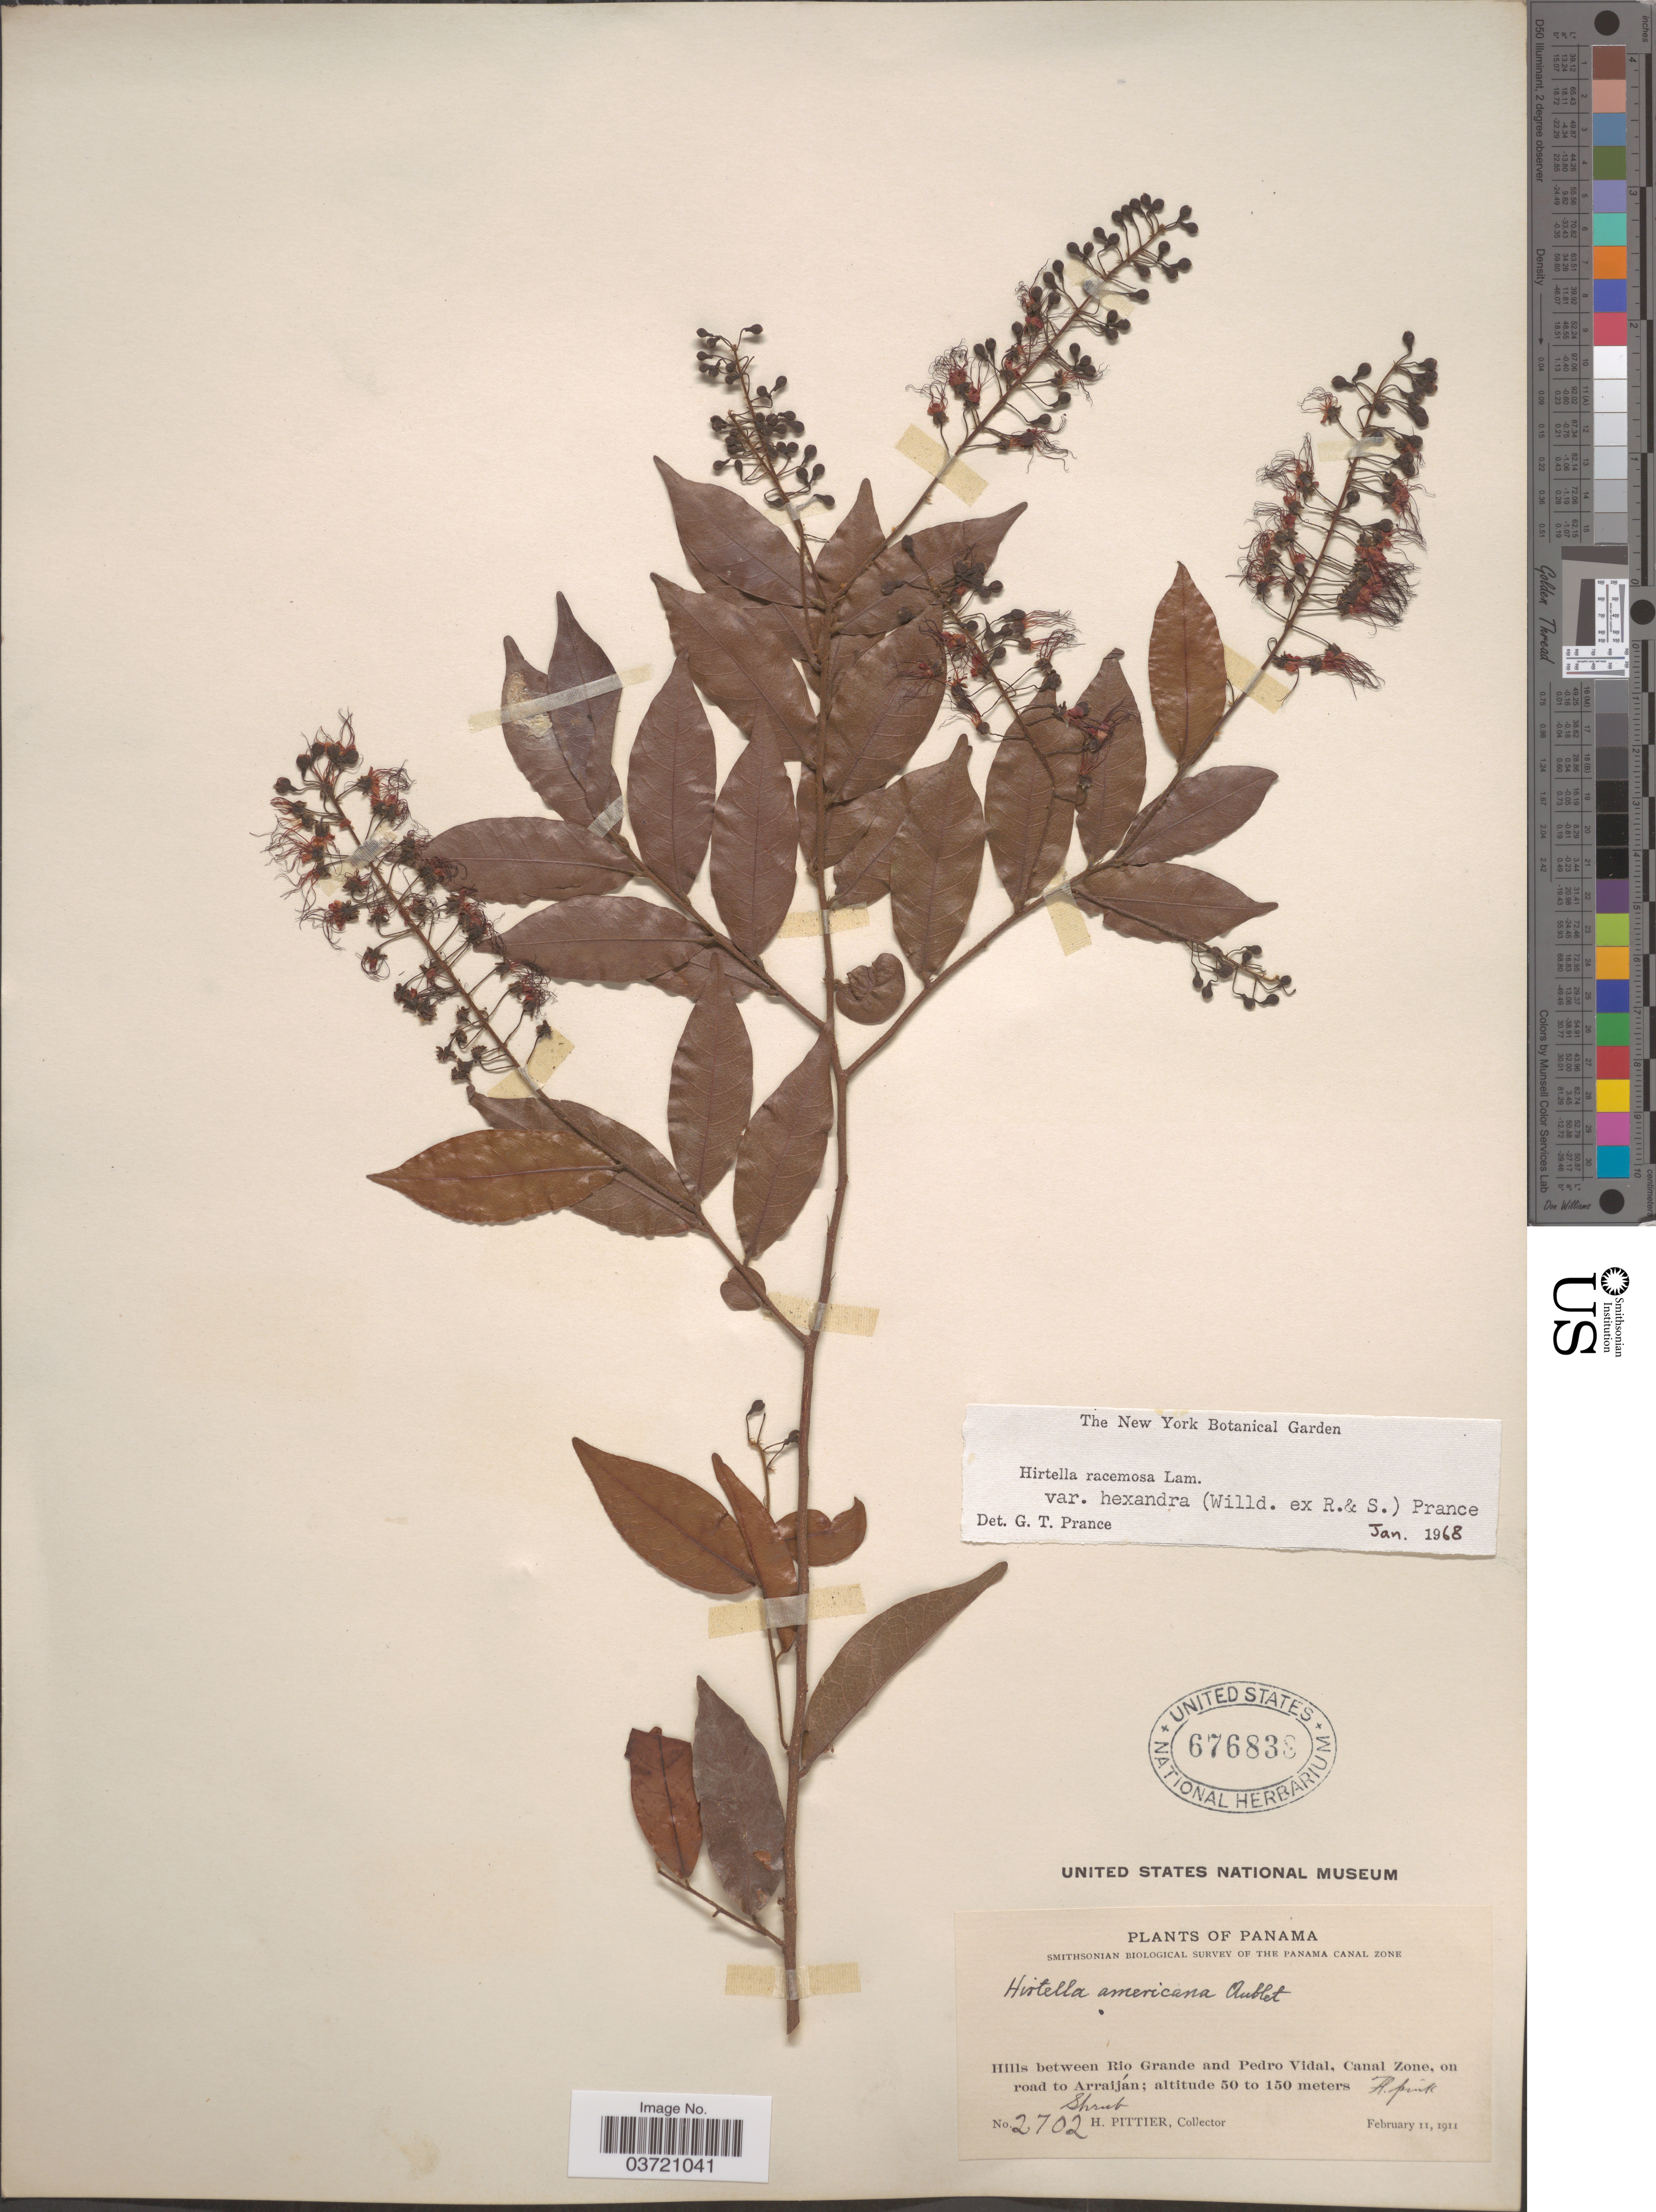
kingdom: Plantae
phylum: Tracheophyta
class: Magnoliopsida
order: Malpighiales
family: Chrysobalanaceae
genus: Hirtella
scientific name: Hirtella racemosa var. hexandra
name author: (Willd. ex Roem. & Schult.) Prance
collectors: H. F. Pittier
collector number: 2702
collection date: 1911-02-11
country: Panama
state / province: Colón / Panamá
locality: Hills between Rio Grande and Pedro Vidal, Canal Zone, on road to Arraiján.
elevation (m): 50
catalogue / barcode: US 676838